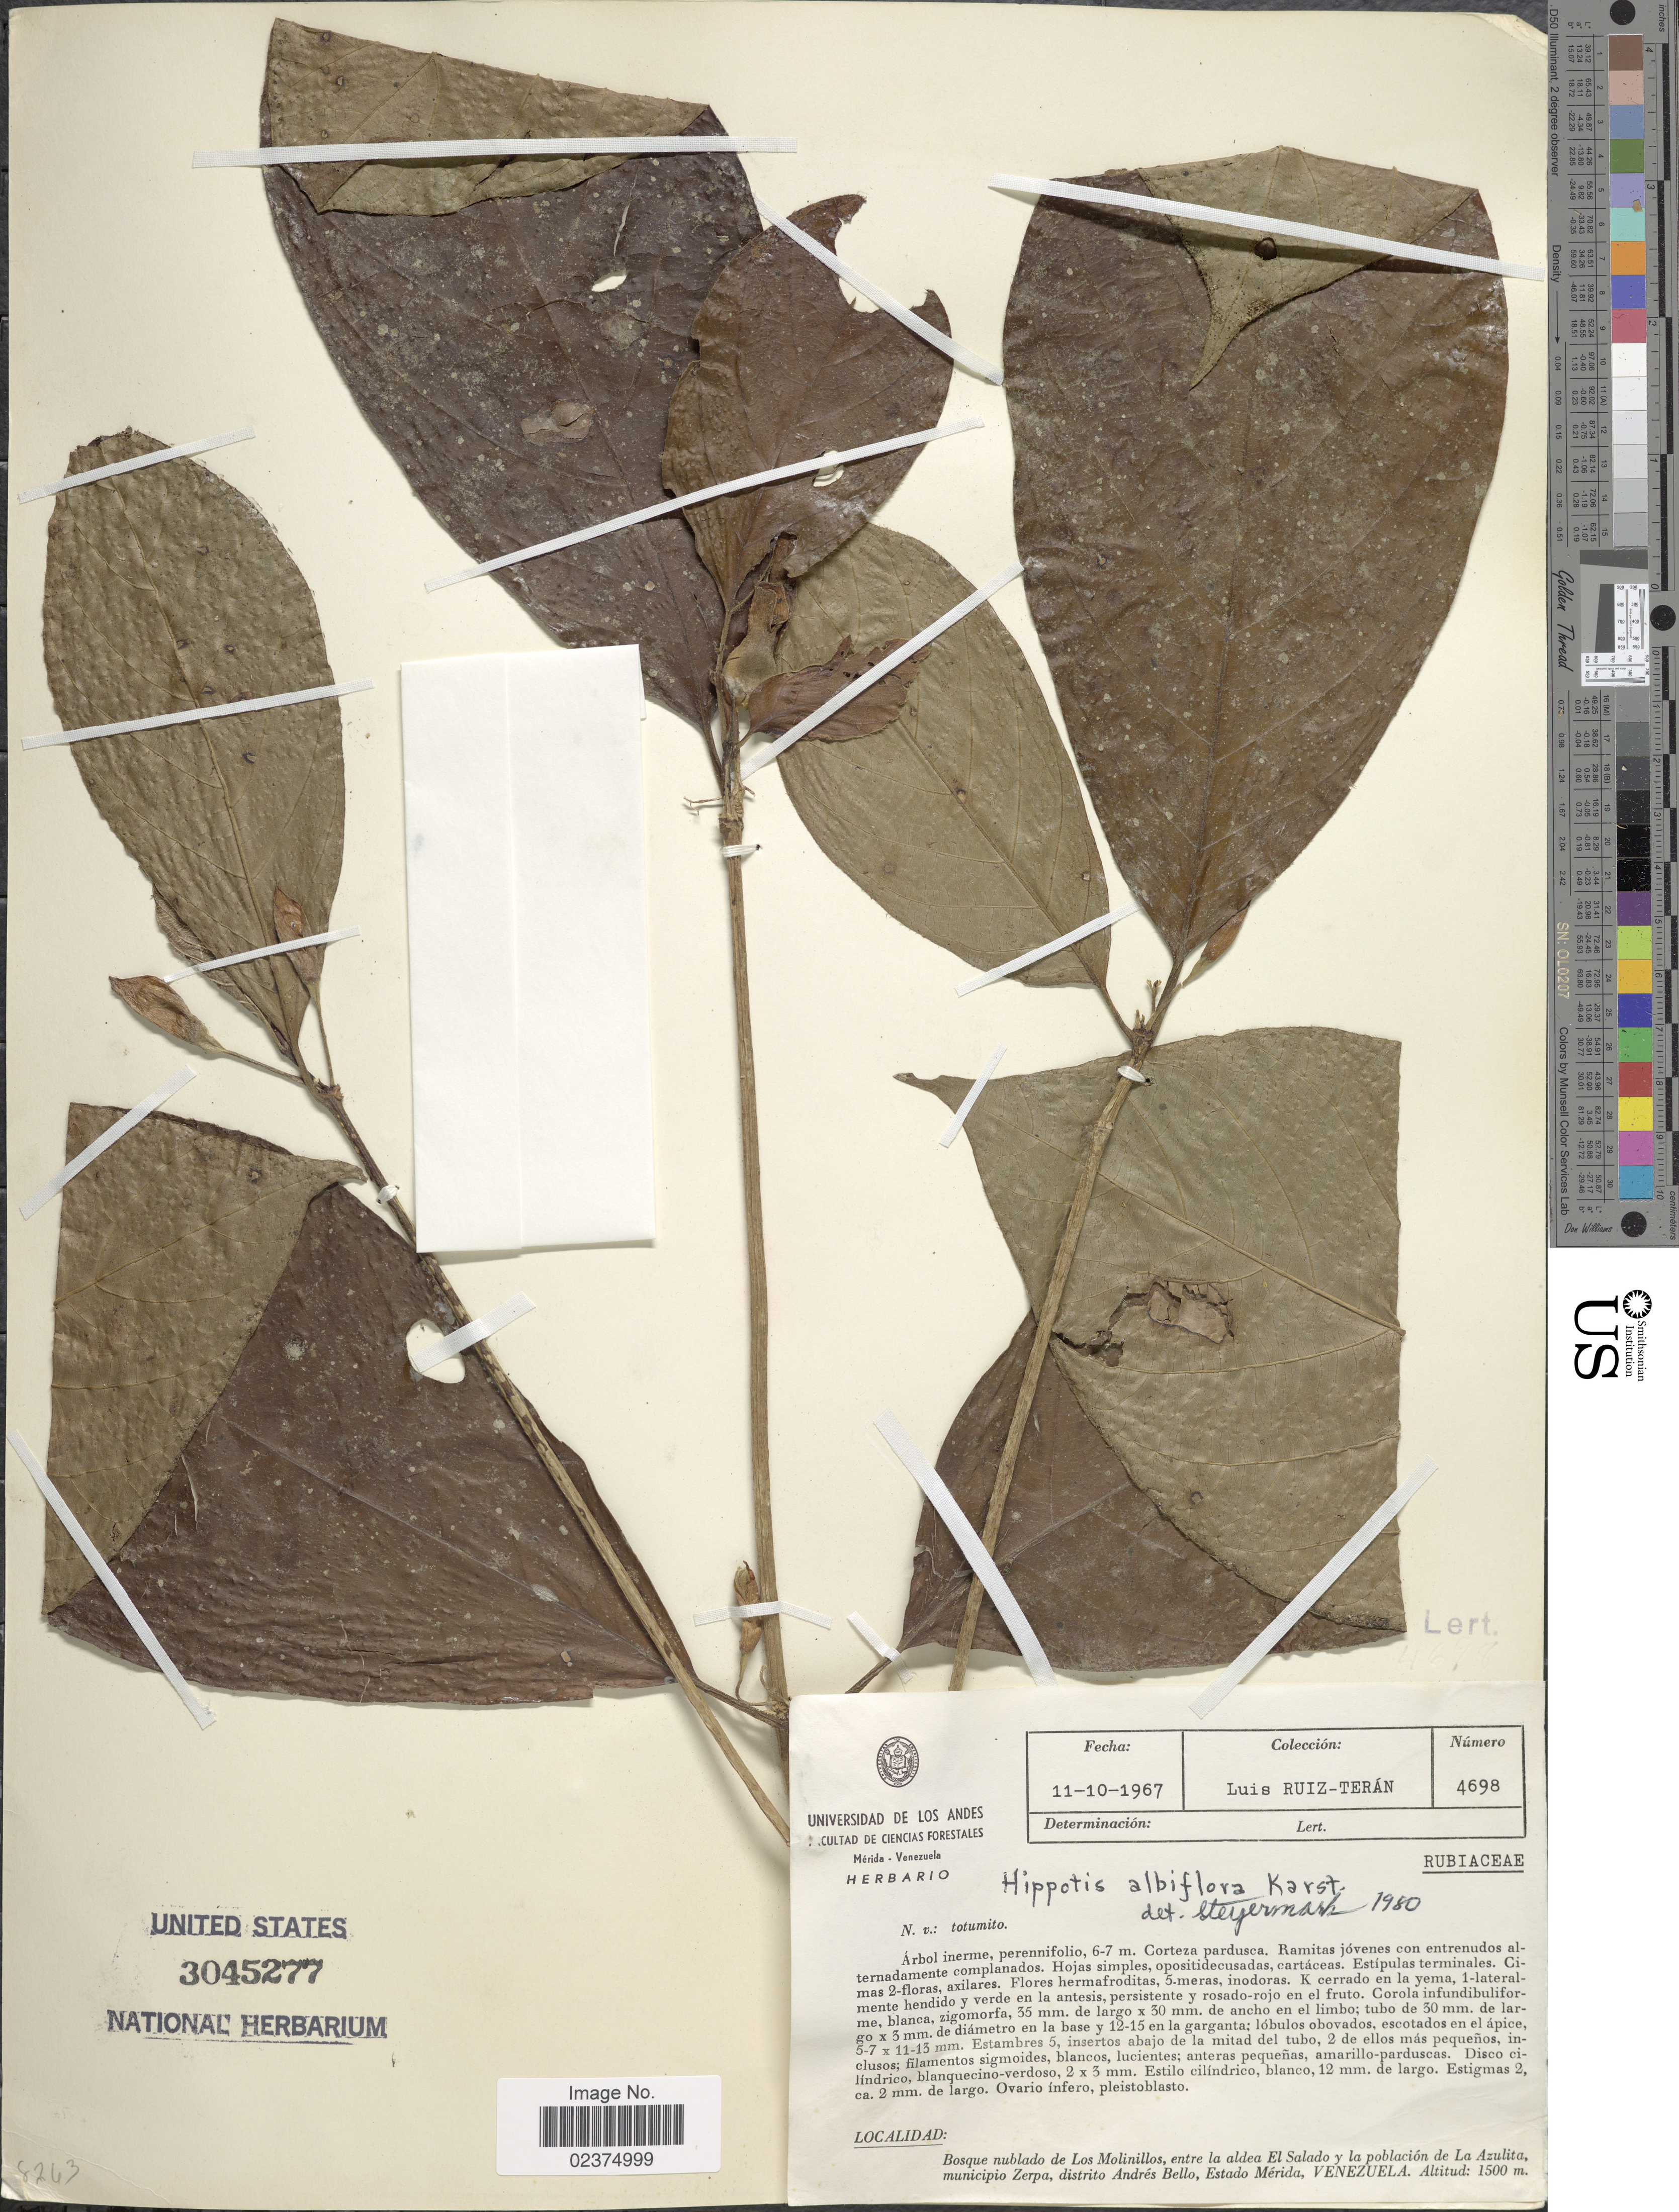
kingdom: Plantae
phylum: Tracheophyta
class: Magnoliopsida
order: Gentianales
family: Rubiaceae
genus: Hippotis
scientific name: Hippotis albiflora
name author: H. Karst.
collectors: L. Teran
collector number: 4698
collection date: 1967-10-11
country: Venezuela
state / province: Mérida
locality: Bosque nublado de Los Molinillos, entre la aldea El Salado y la poblacion de La Azulita, municipio Zerpa, distrito Andres Bello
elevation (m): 1500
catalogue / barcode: US 3045277